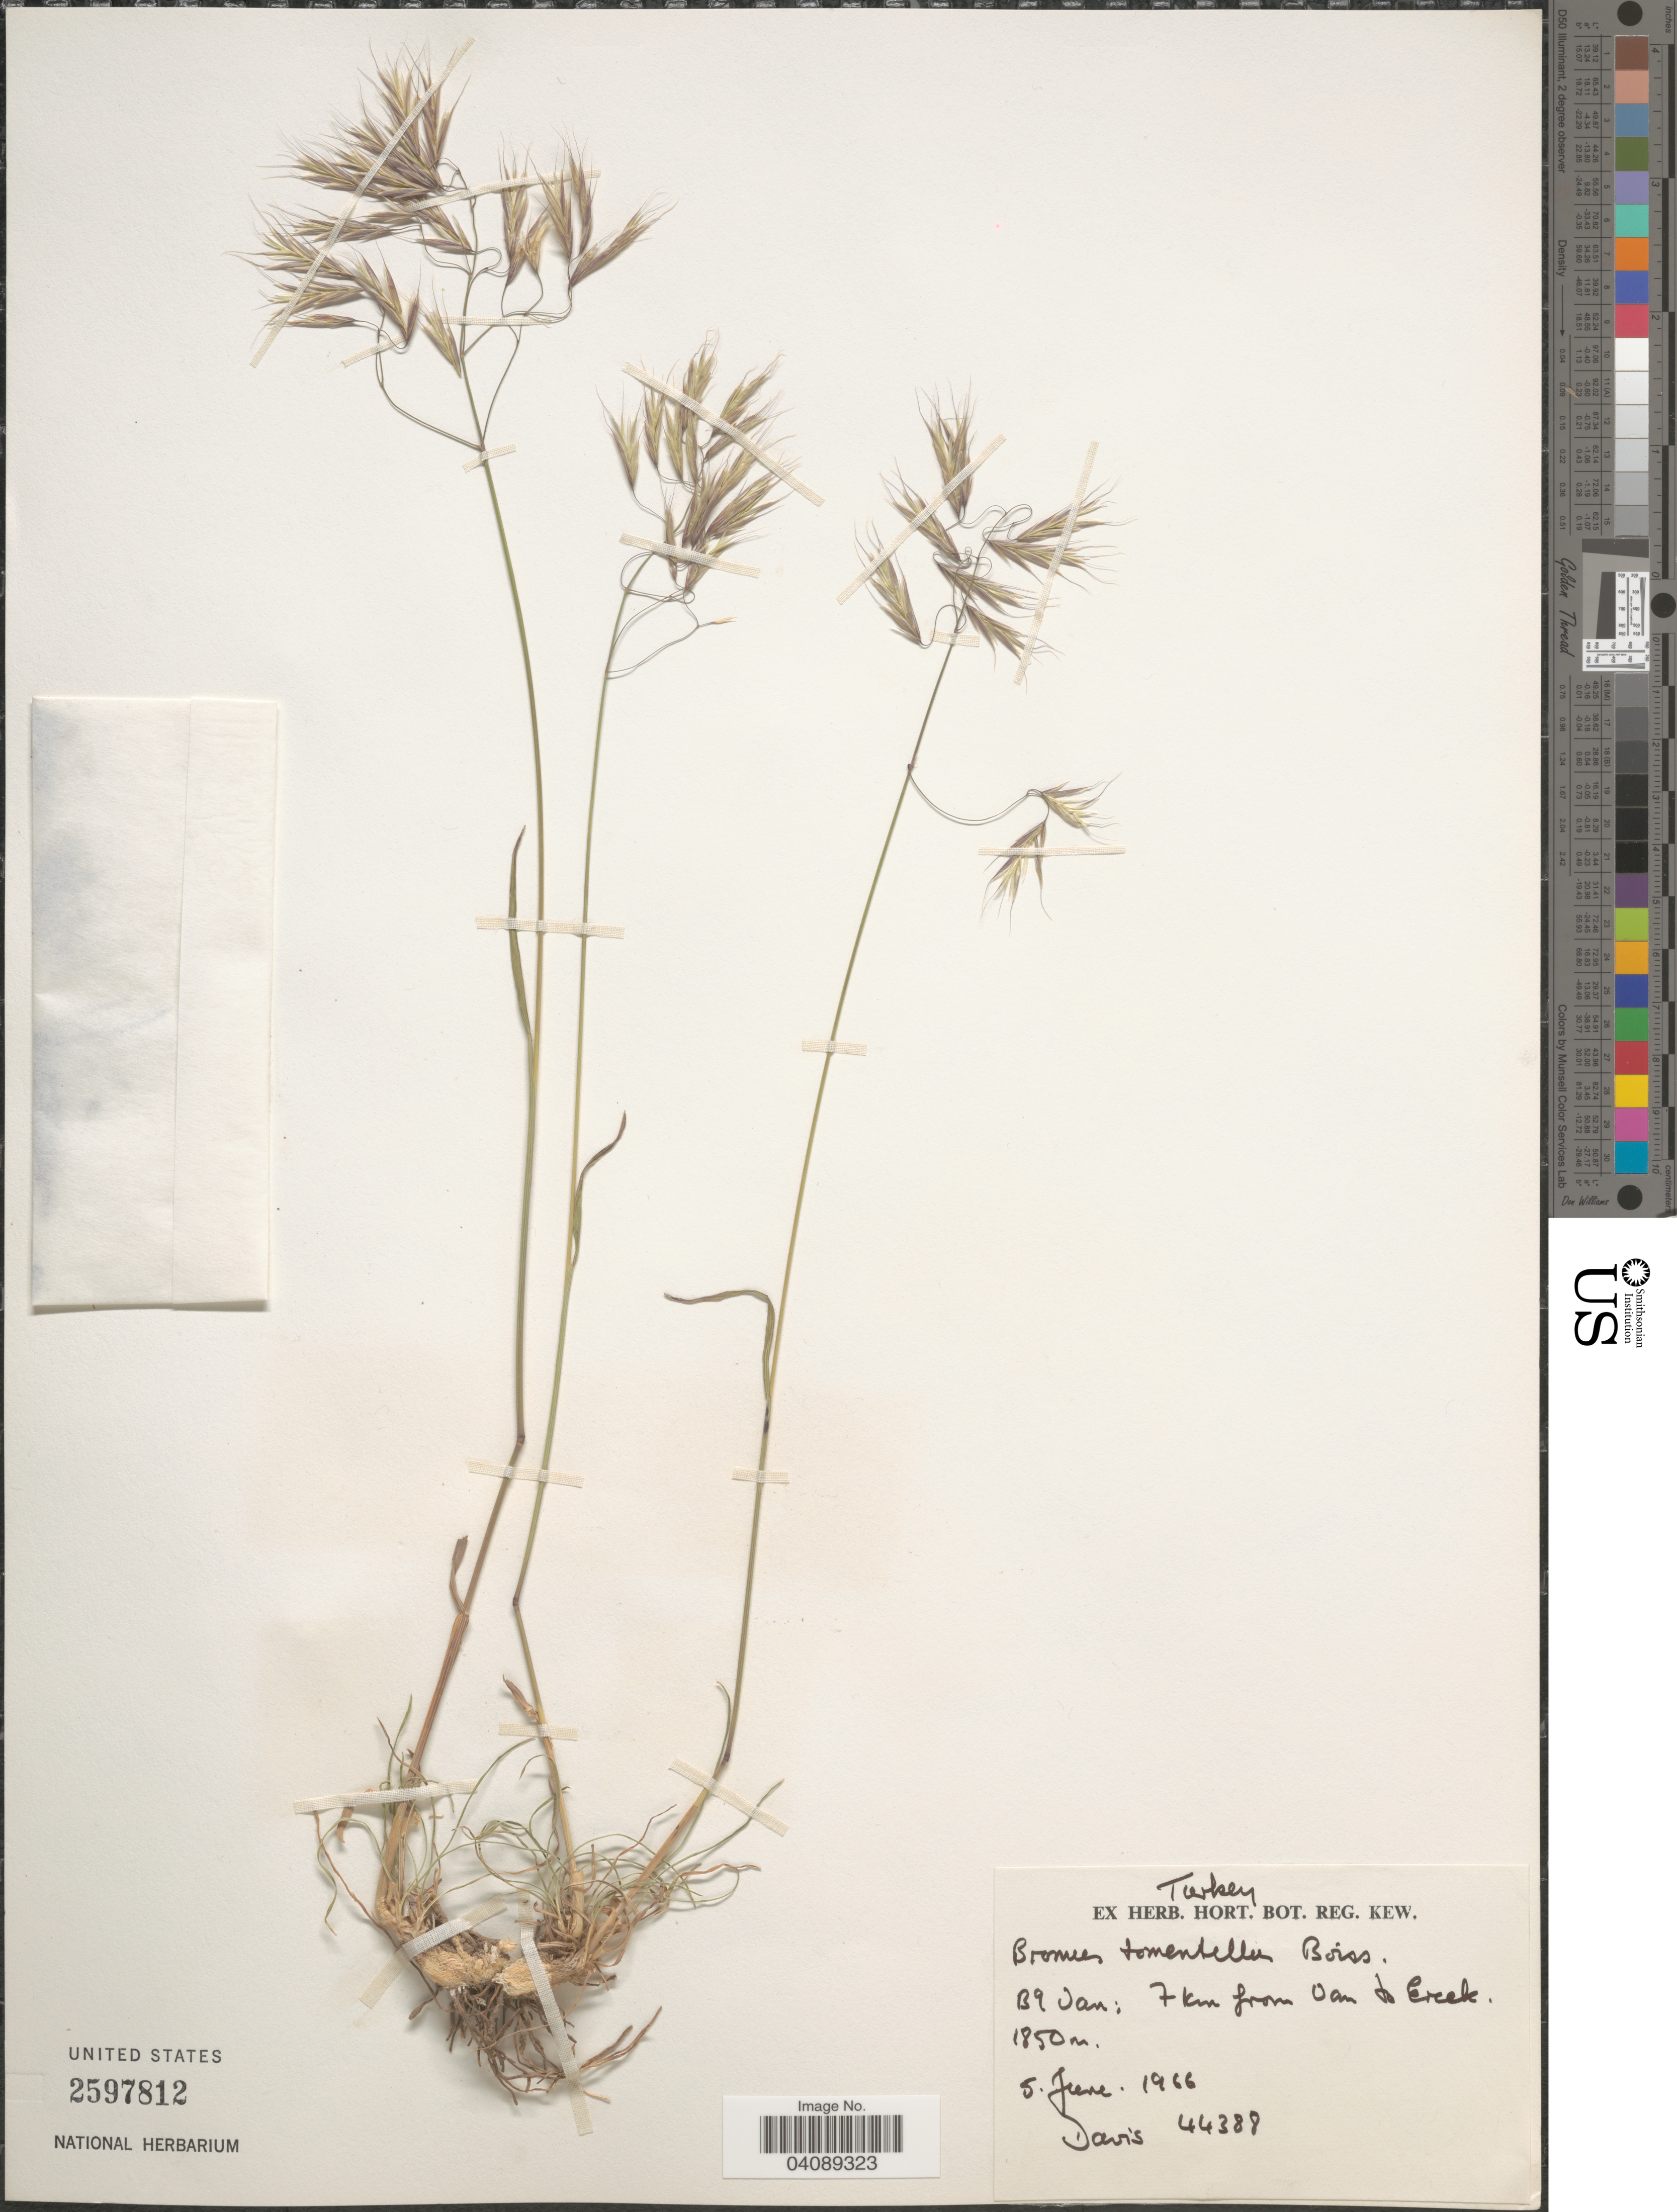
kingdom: Plantae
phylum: Tracheophyta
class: Liliopsida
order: Poales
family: Poaceae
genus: Bromus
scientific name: Bromus tomentellus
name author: Boiss.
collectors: -. Davis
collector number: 44388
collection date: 1966-06-05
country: Turkey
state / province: Van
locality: B9 Van: 7 km from Van to Erek.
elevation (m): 1850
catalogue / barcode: US 2597812